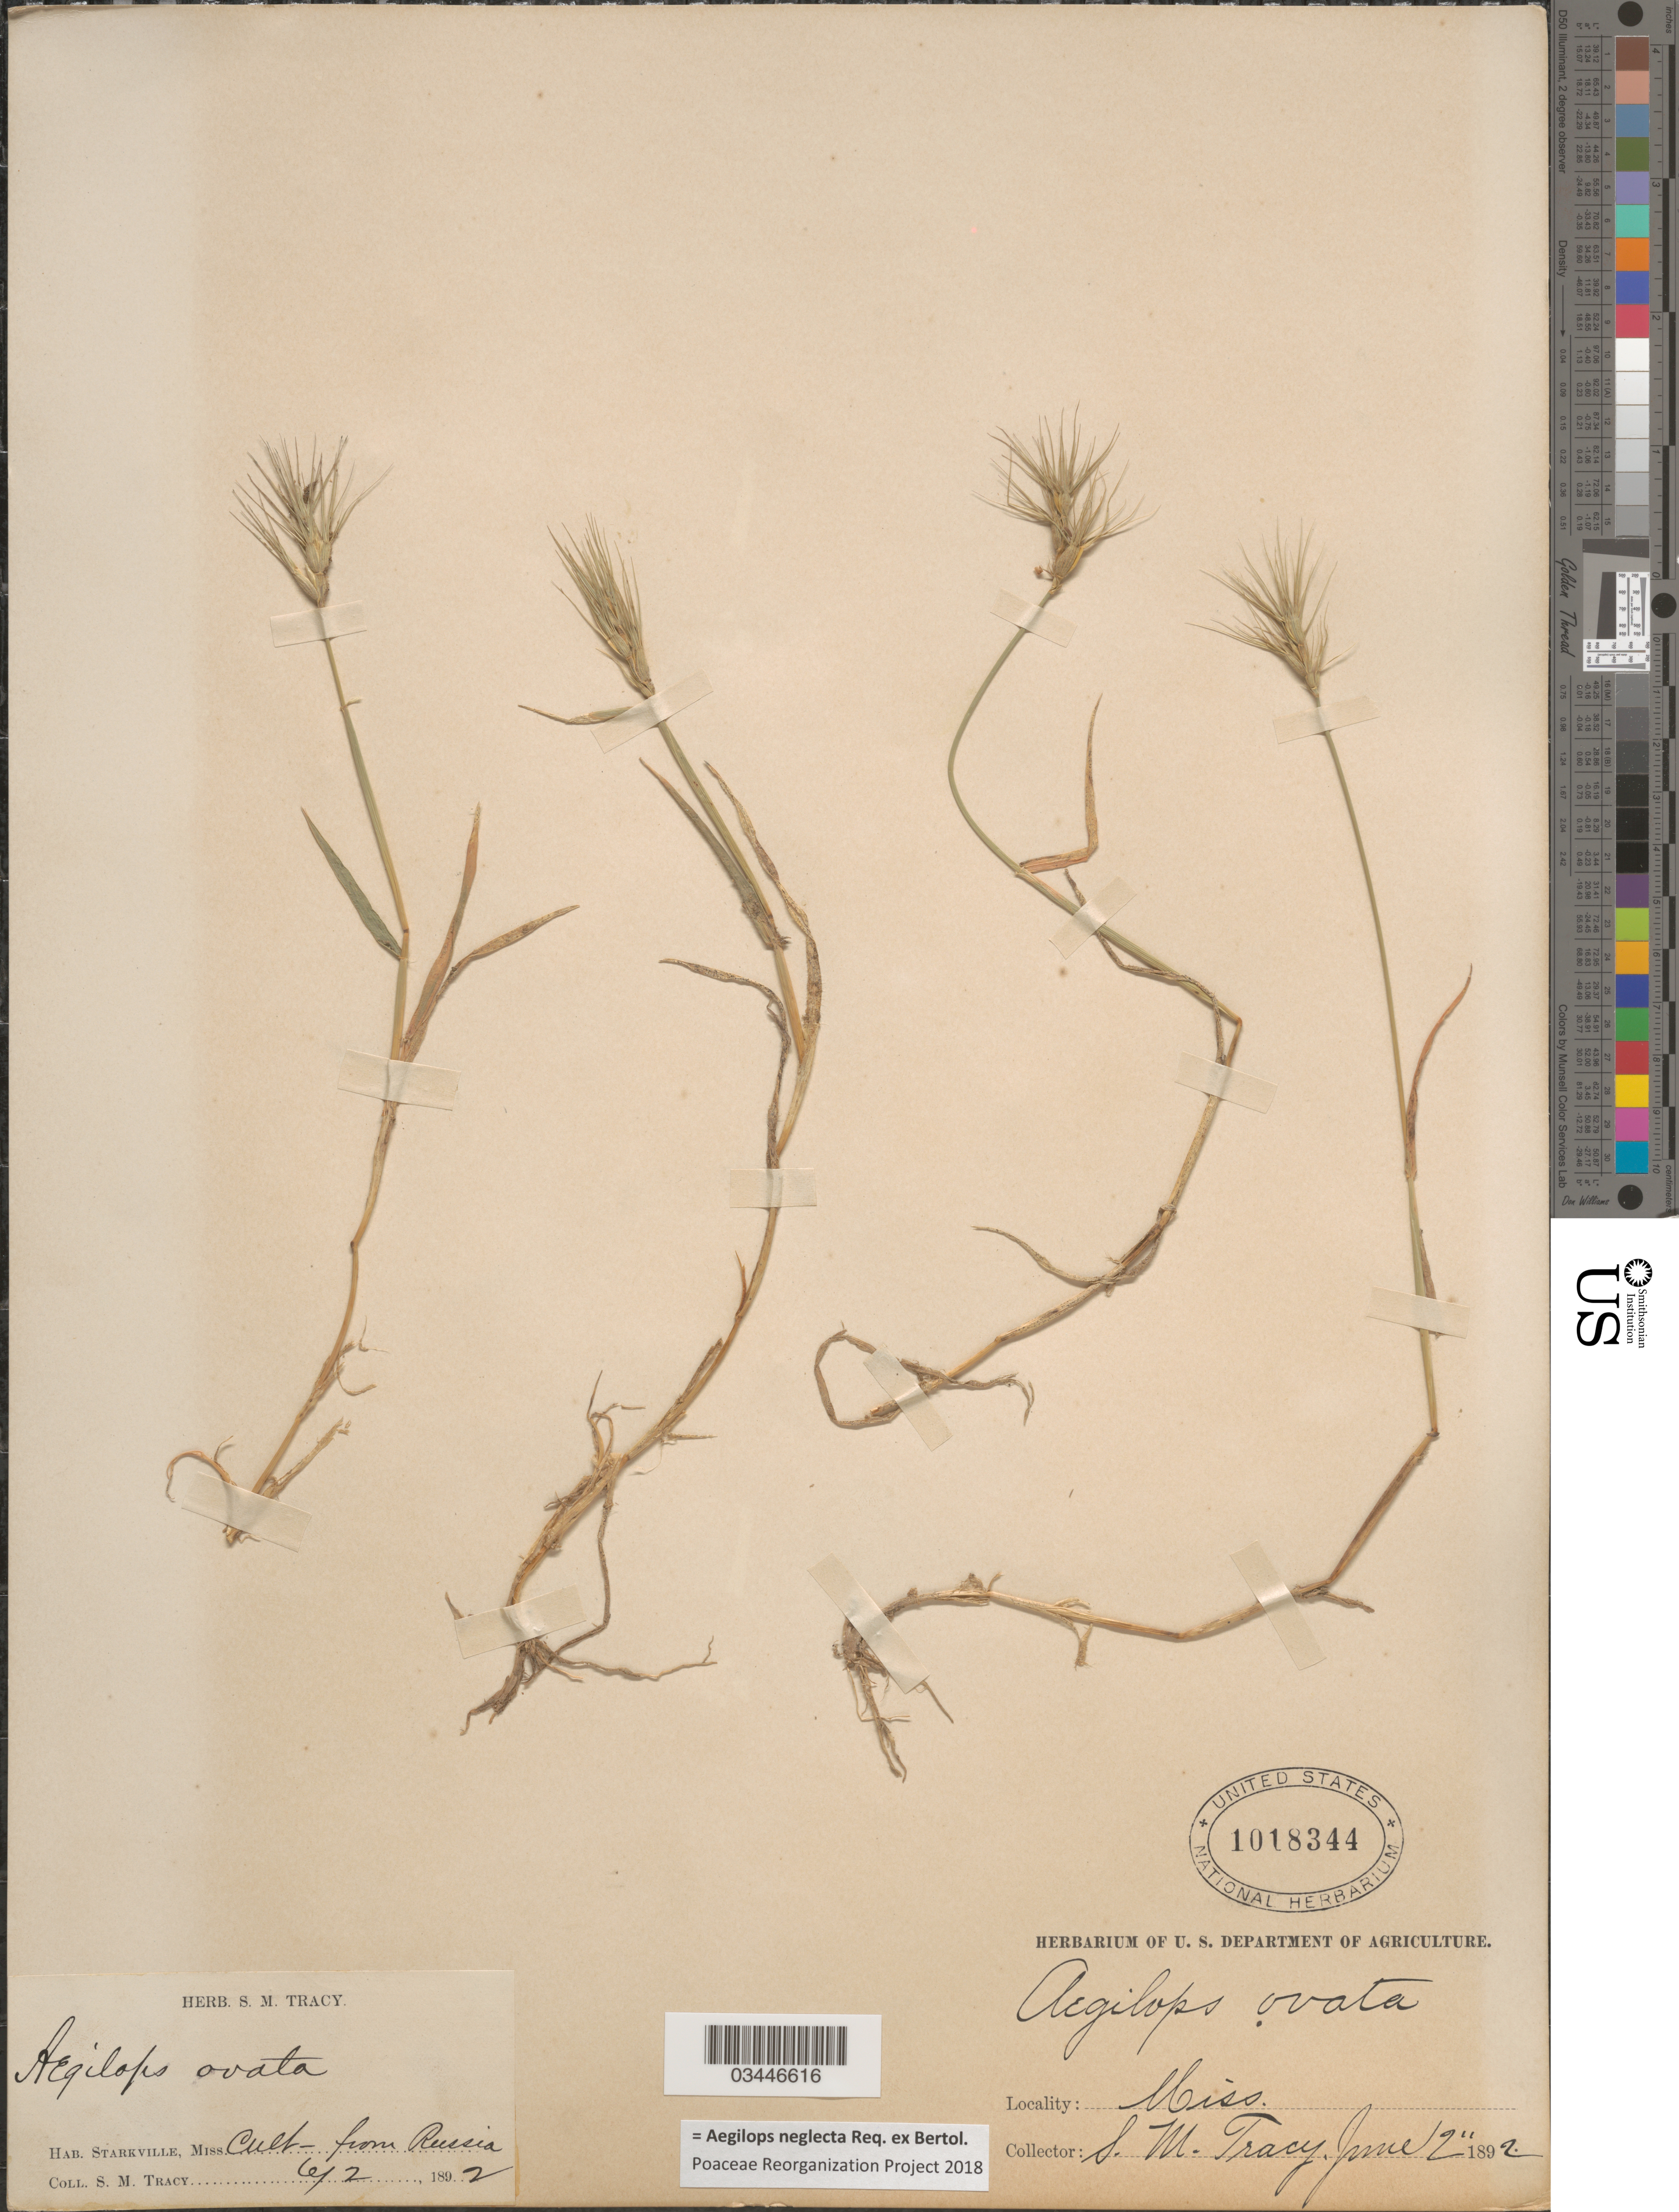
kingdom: Plantae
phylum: Tracheophyta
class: Liliopsida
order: Poales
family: Poaceae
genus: Aegilops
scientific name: Aegilops neglecta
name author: Req. ex Bertol.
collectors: S. M. Tracy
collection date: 1892-06-02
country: United States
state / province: Mississippi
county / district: Oktibbeha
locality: Starkville.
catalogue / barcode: US 1018344